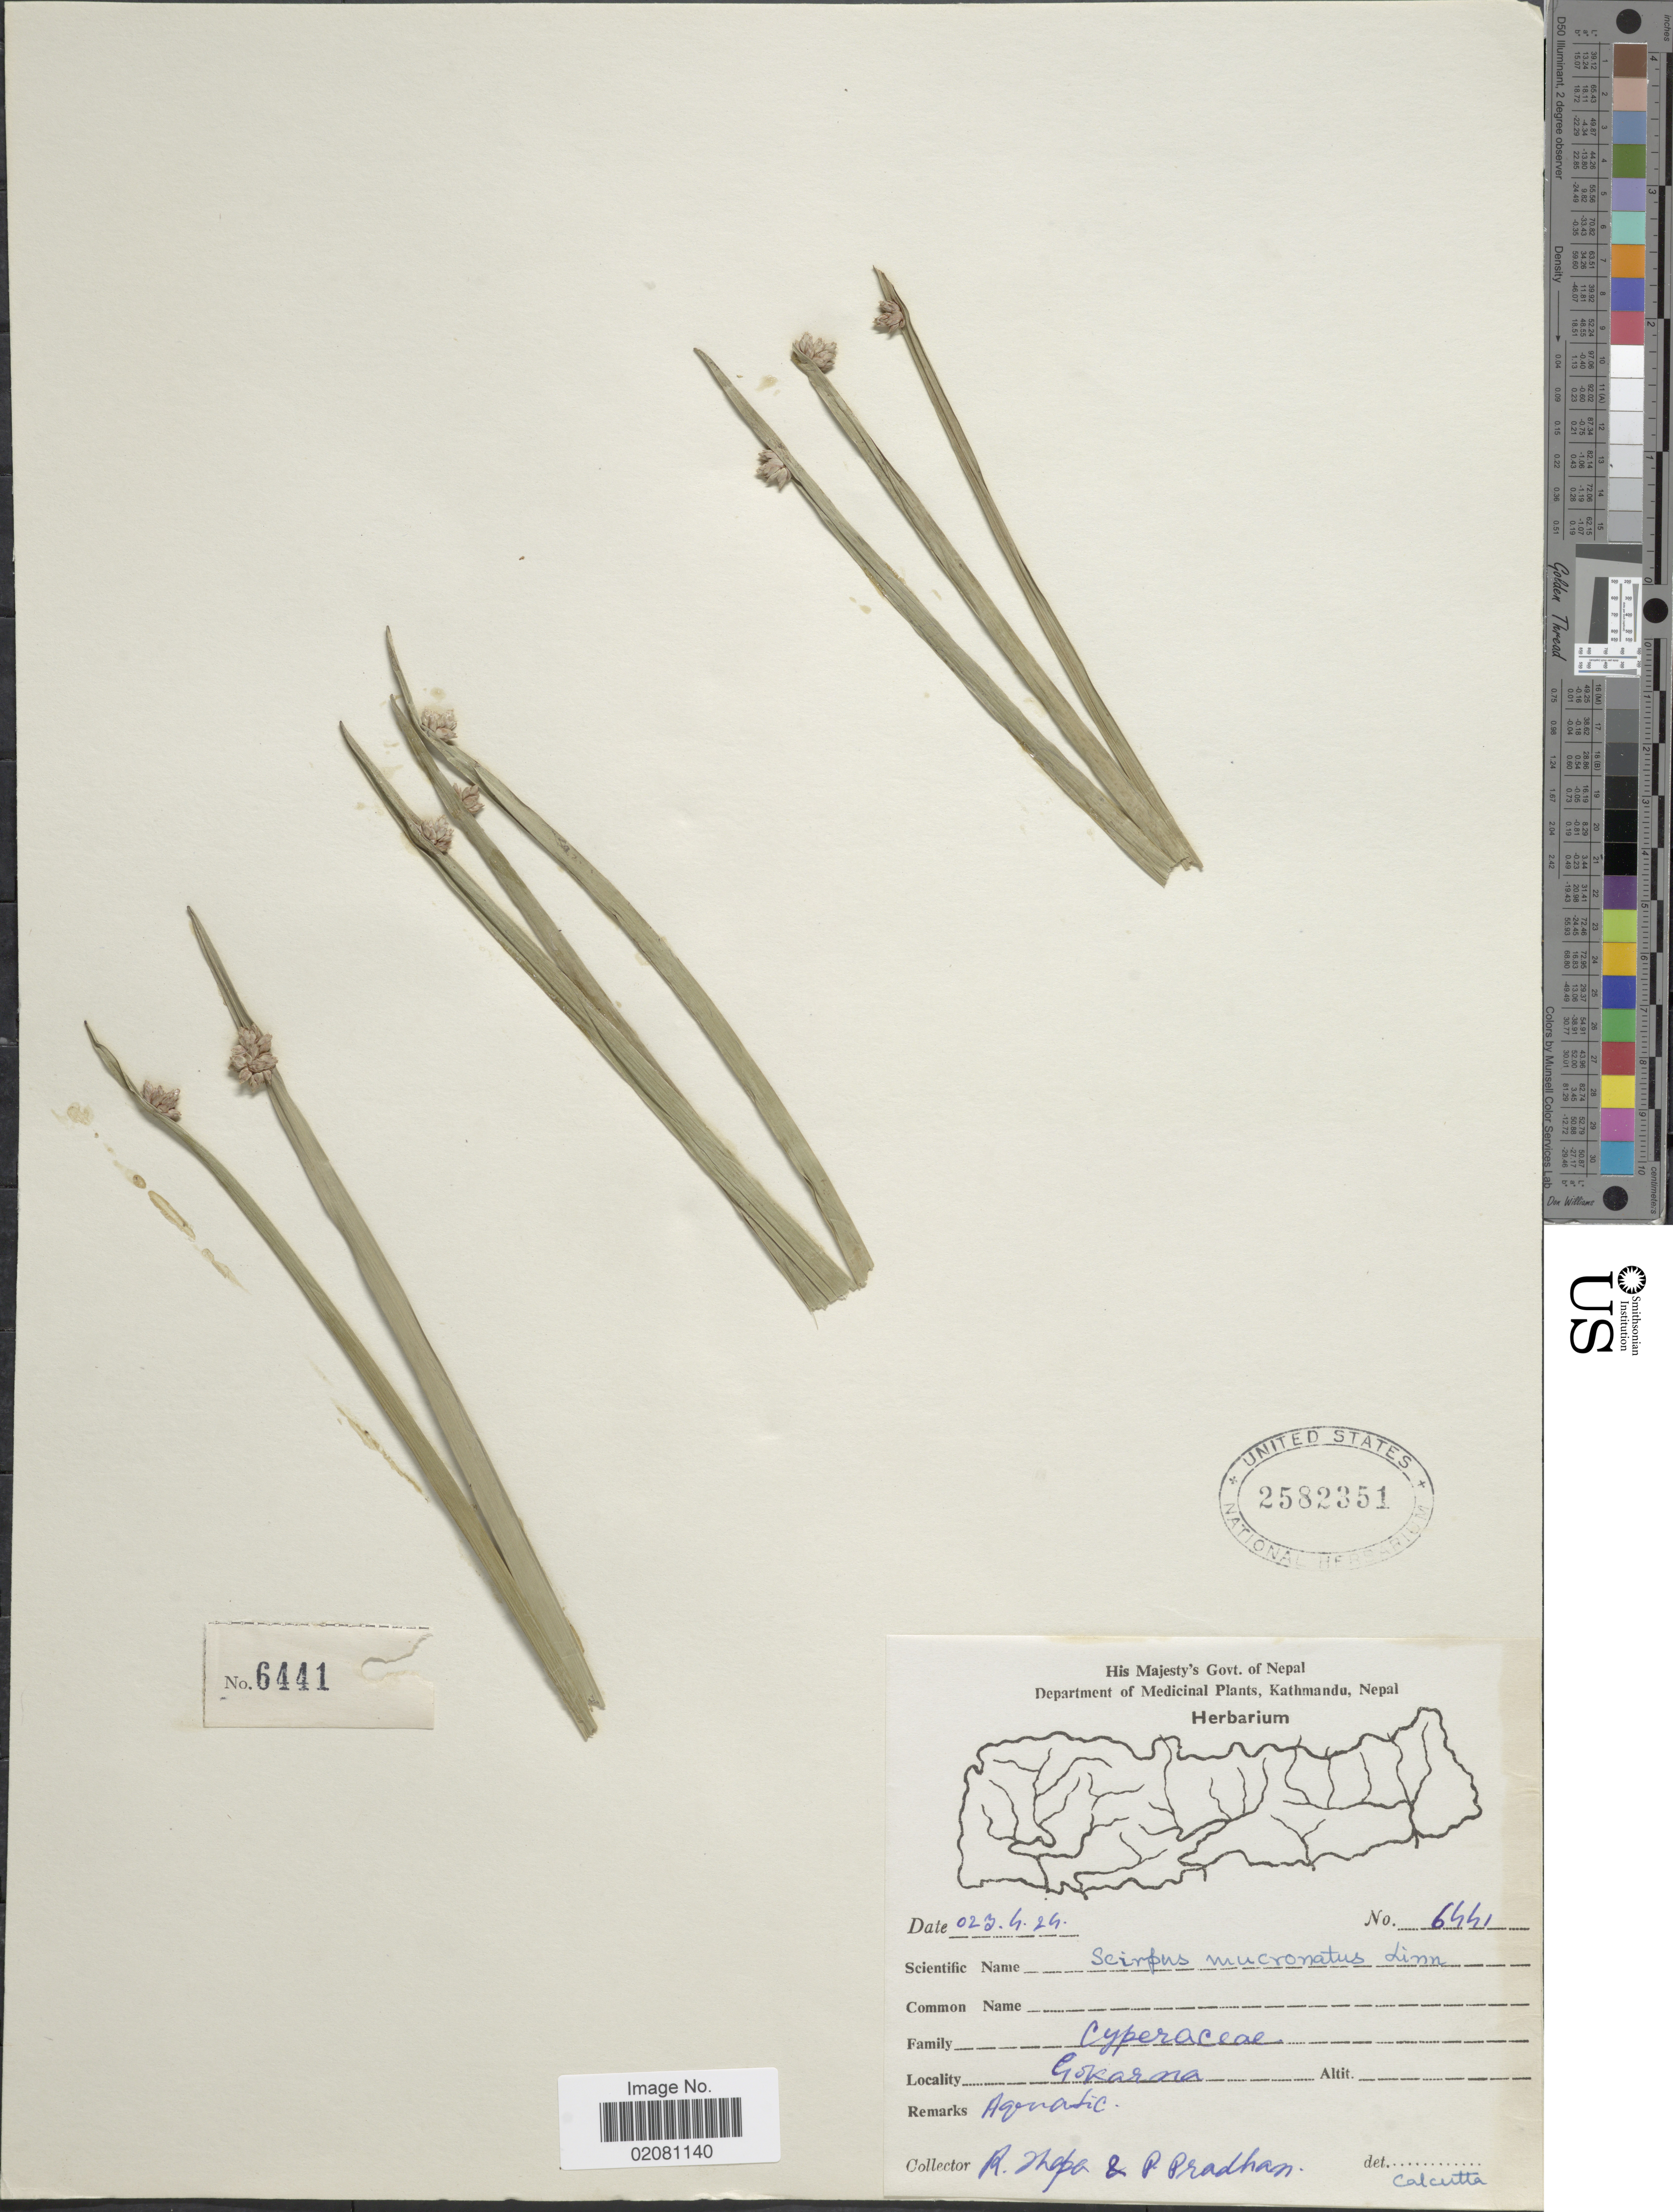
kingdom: Plantae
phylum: Tracheophyta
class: Liliopsida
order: Poales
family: Cyperaceae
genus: Schoenoplectus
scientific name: Schoenoplectus mucronatus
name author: (L.) Palla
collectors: R. Thapa & P. Pradhan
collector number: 6441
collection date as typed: Transcribed d/m/y: 23/4/24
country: Nepal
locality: Gokarna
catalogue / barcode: US 2582351